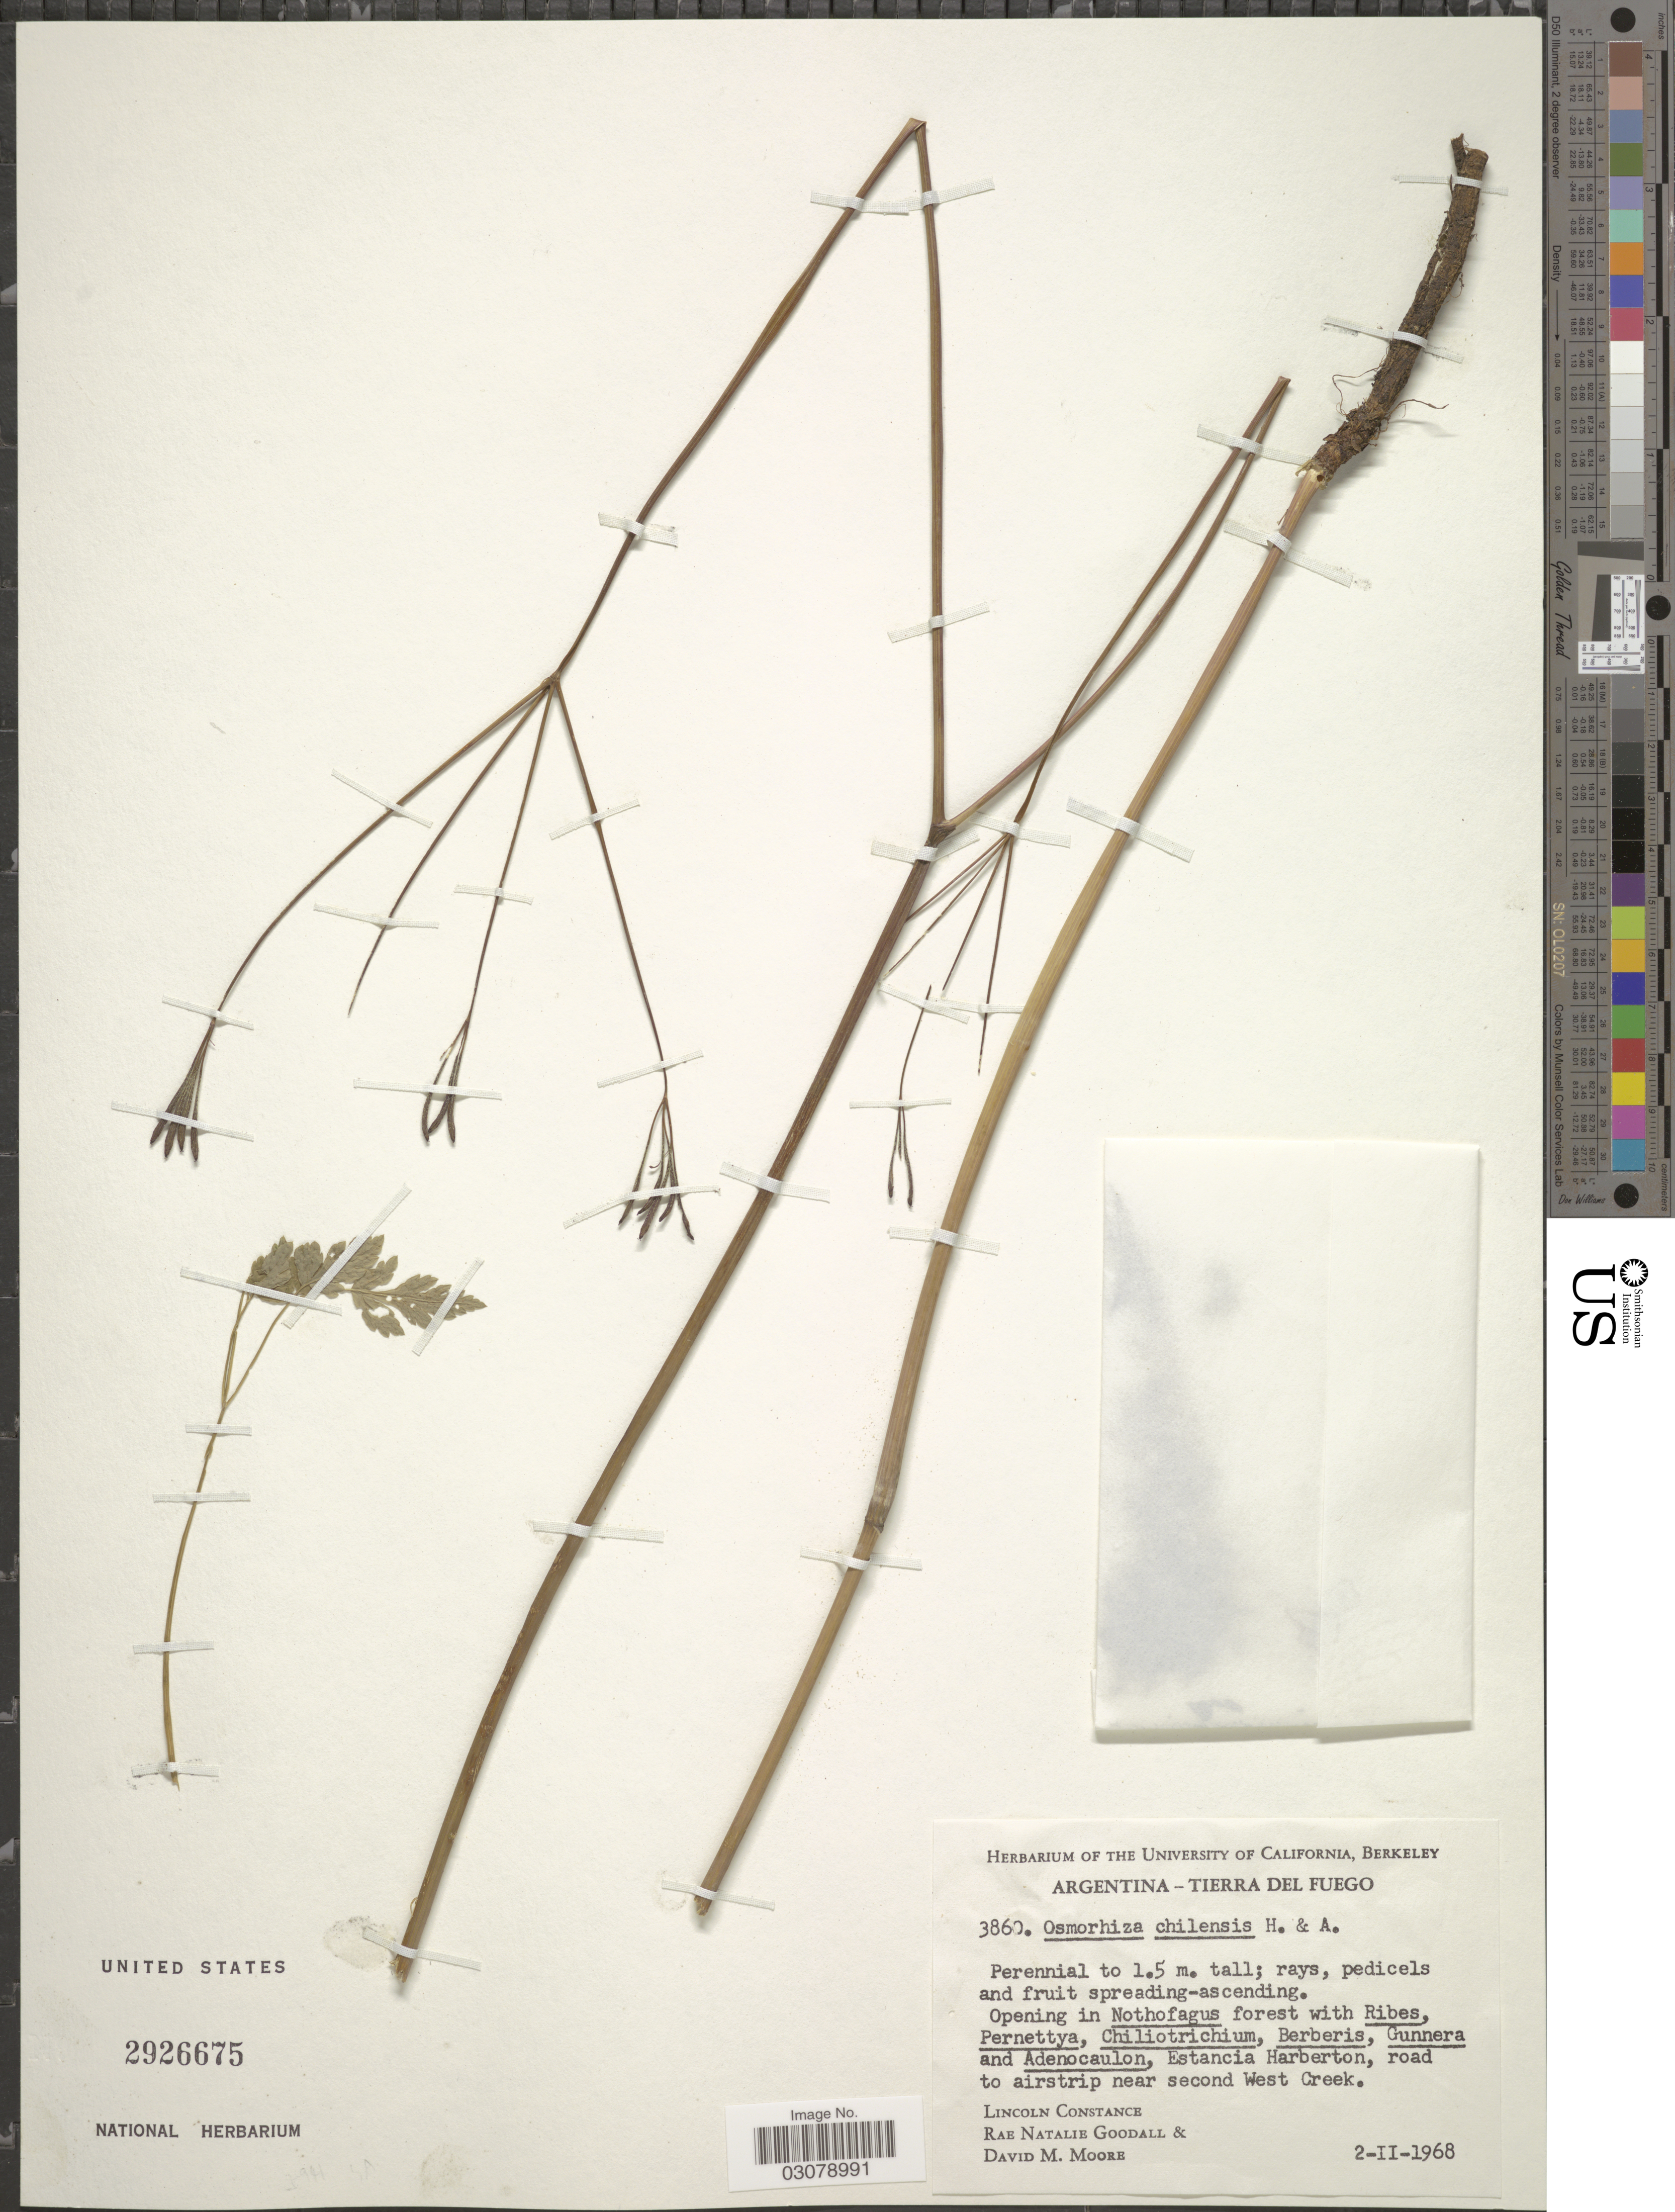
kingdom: Plantae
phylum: Tracheophyta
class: Magnoliopsida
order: Apiales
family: Apiaceae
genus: Osmorhiza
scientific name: Osmorhiza chilensis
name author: Hook. & Arn.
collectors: L. Constance, R. Goodall & D. Moore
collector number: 3860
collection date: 1968-02-02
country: Argentina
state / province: Tierra del Fuego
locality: Estancia Harberton, road to airstrip near second West Creek.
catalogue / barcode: US 2926675